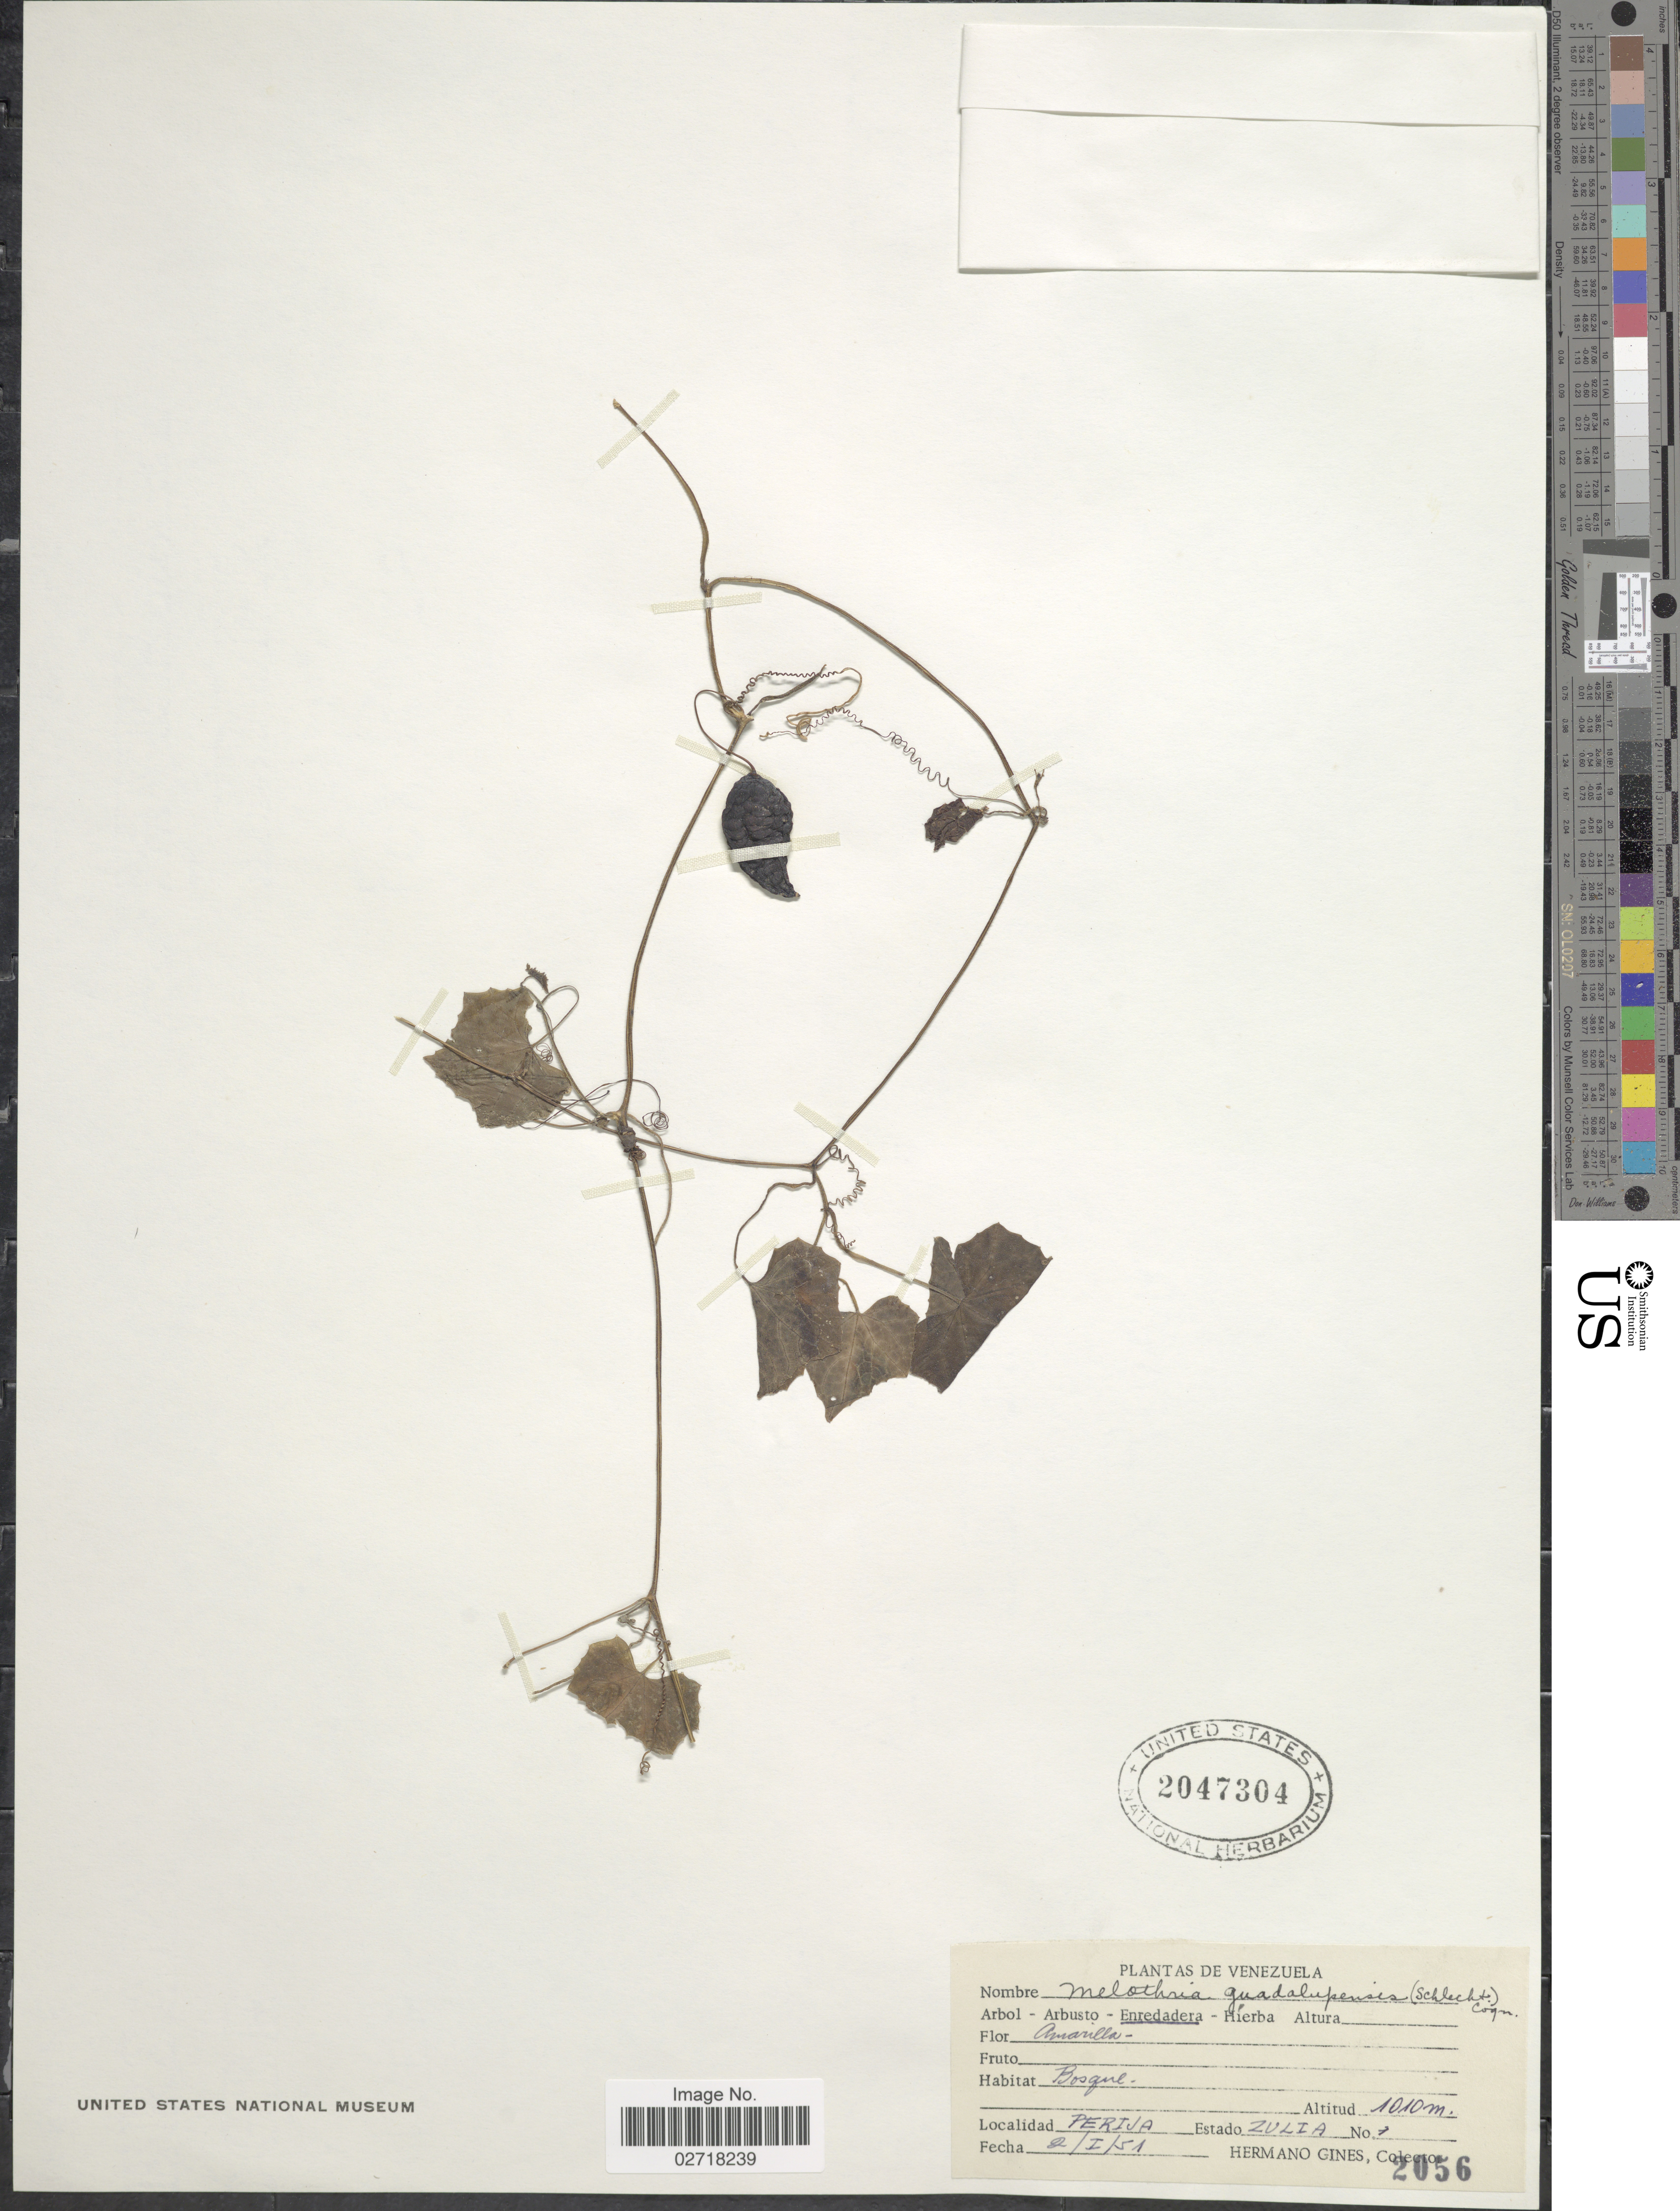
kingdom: Plantae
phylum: Tracheophyta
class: Magnoliopsida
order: Cucurbitales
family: Cucurbitaceae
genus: Melothria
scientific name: Melothria pendula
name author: L.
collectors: Bro. Gines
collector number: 2056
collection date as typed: Transcribed d/m/y: 2/1/51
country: Venezuela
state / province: Zulia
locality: Perija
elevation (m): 1010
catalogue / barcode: US 2047304